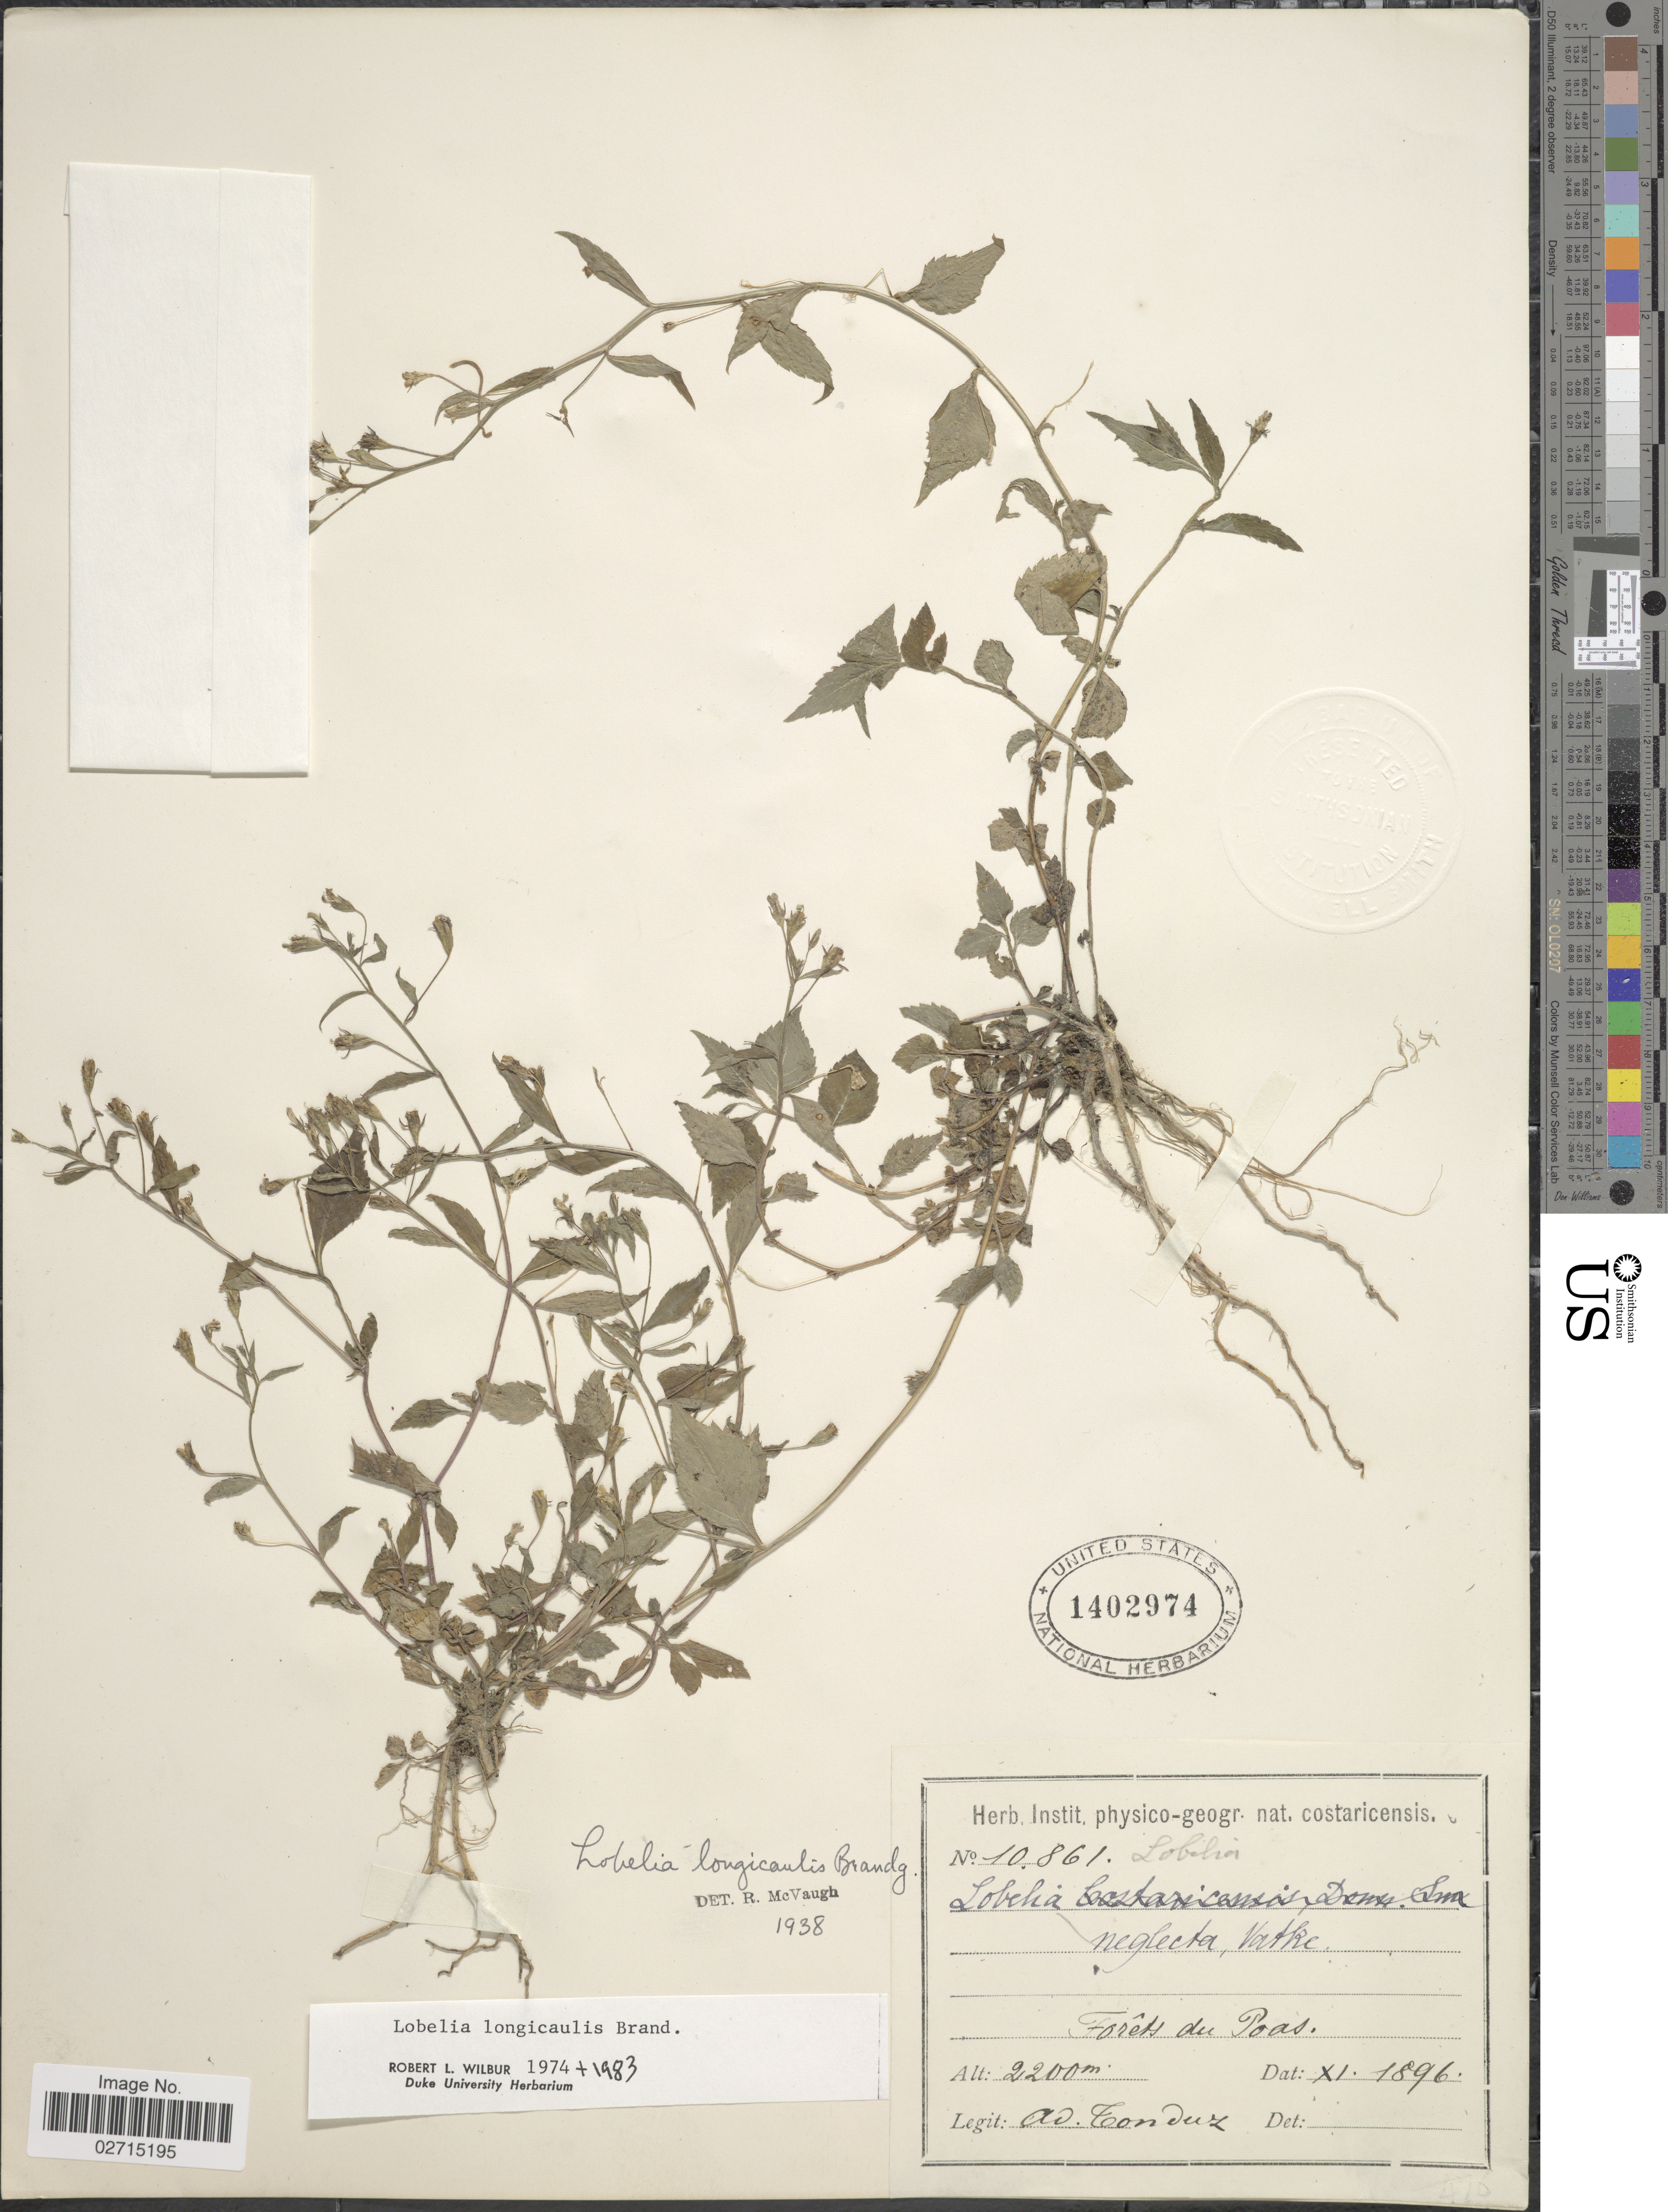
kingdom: Plantae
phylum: Tracheophyta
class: Magnoliopsida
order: Asterales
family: Campanulaceae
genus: Lobelia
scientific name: Lobelia longicaulis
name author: Brandegee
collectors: A. Tonduz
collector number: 10861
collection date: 1896-11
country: Costa Rica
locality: Forêts du Poas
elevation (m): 2200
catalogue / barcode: US 1402974